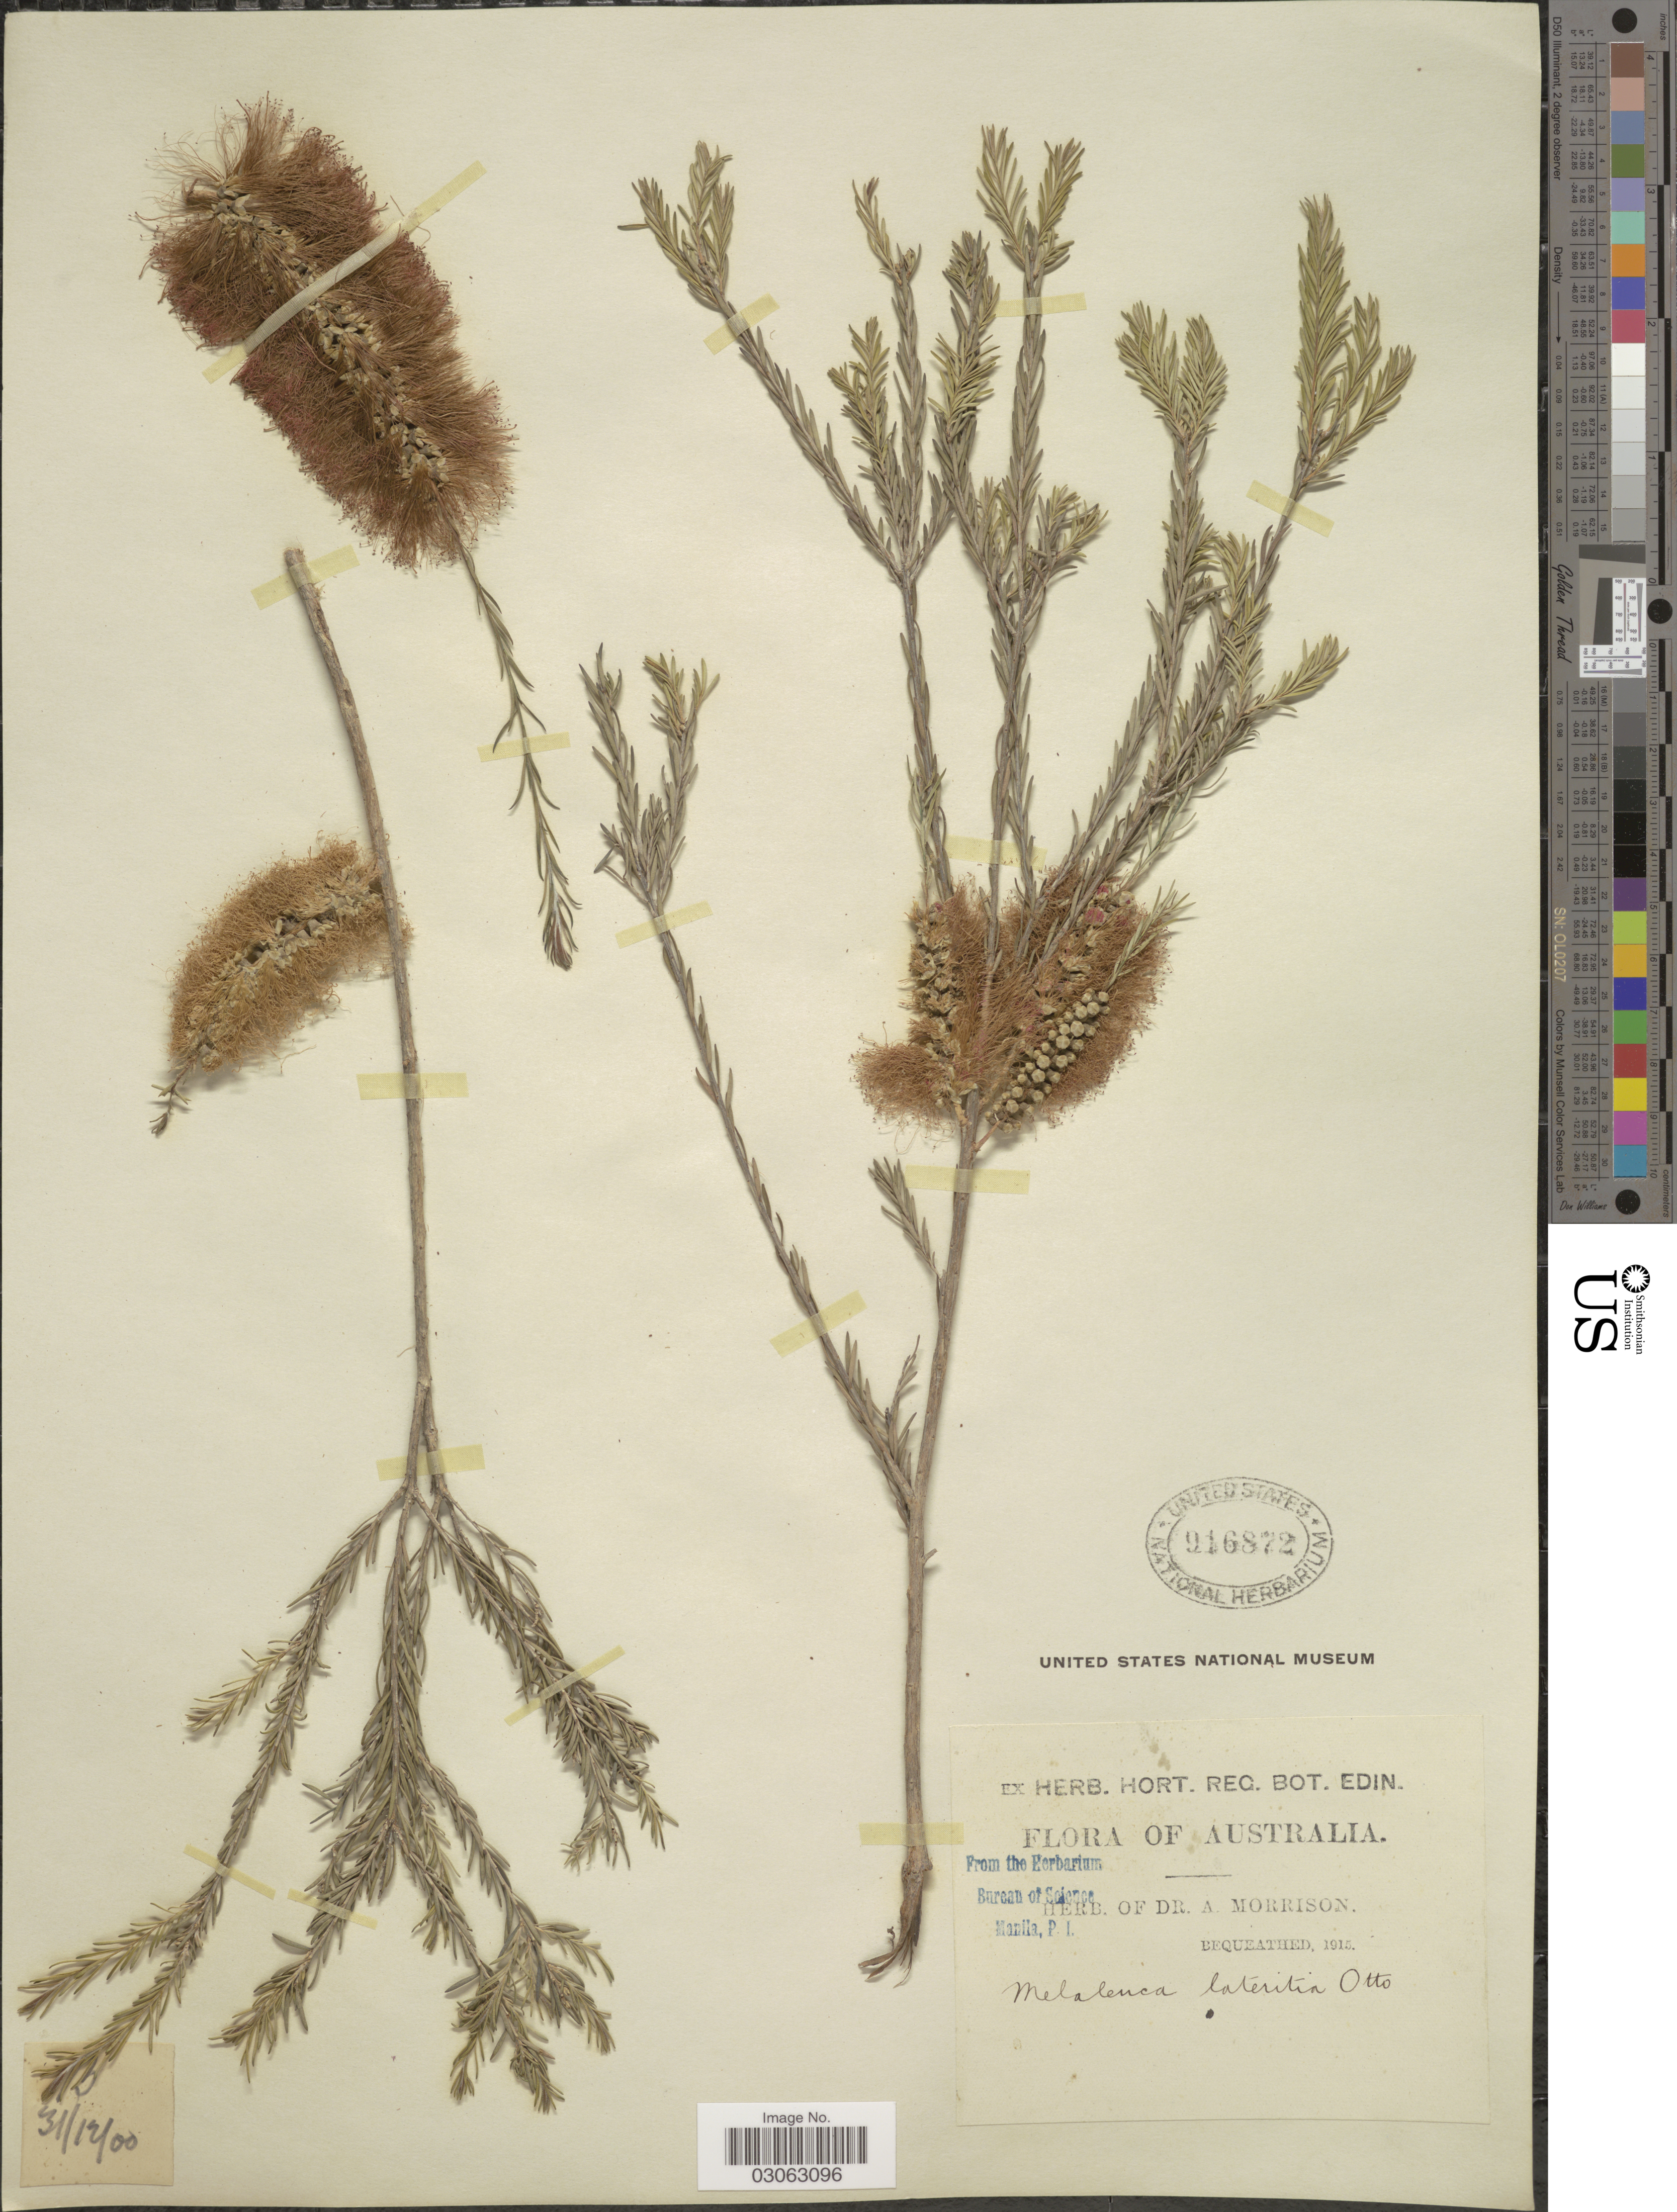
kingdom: Plantae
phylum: Tracheophyta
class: Magnoliopsida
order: Myrtales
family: Myrtaceae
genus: Melaleuca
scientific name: Melaleuca lateritia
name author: A. Dietr.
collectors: ex herb. Dr. A. Morrison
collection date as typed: Transcribed d/m/y: 31/12/0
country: Australia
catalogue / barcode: US 916872